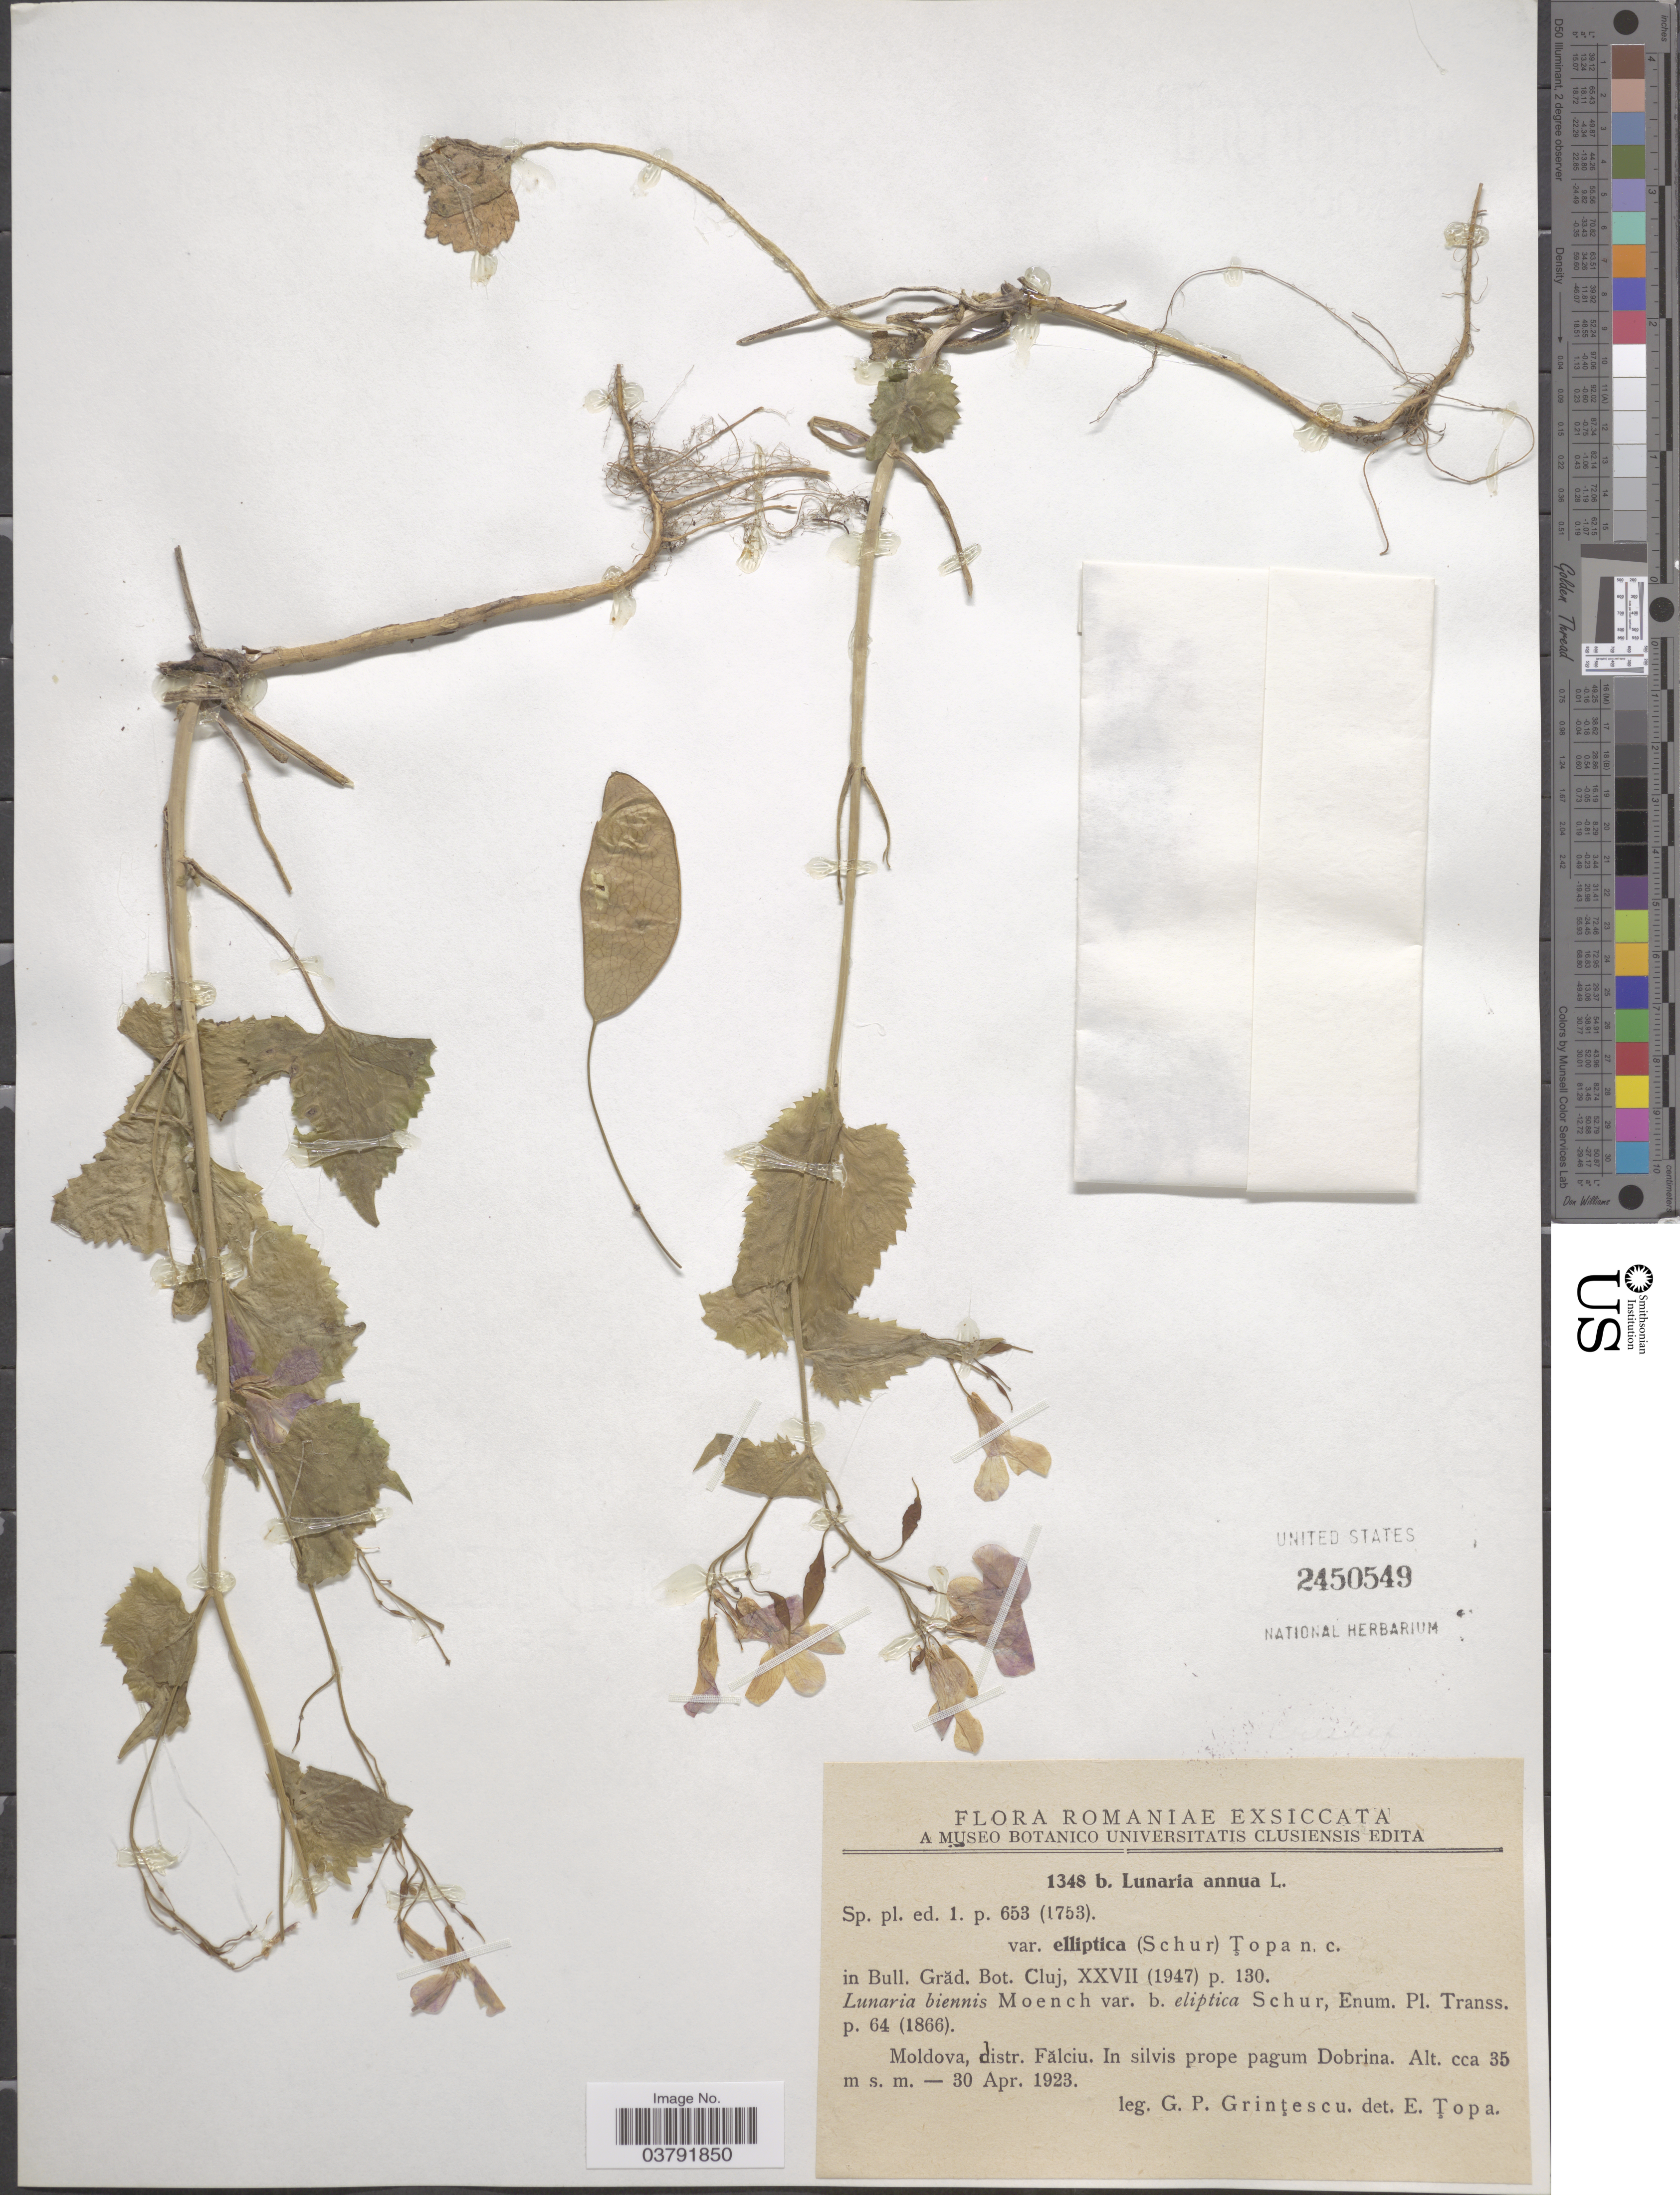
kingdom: Plantae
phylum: Tracheophyta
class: Magnoliopsida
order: Brassicales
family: Brassicaceae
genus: Lunaria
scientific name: Lunaria annua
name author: L.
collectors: G. Grintescu & E. Topa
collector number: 1348b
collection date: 1923-04-30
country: Romania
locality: Moldova, distr. Fălciu. In silvis prope pagum Dobrina.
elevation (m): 35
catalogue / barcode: US 2450549